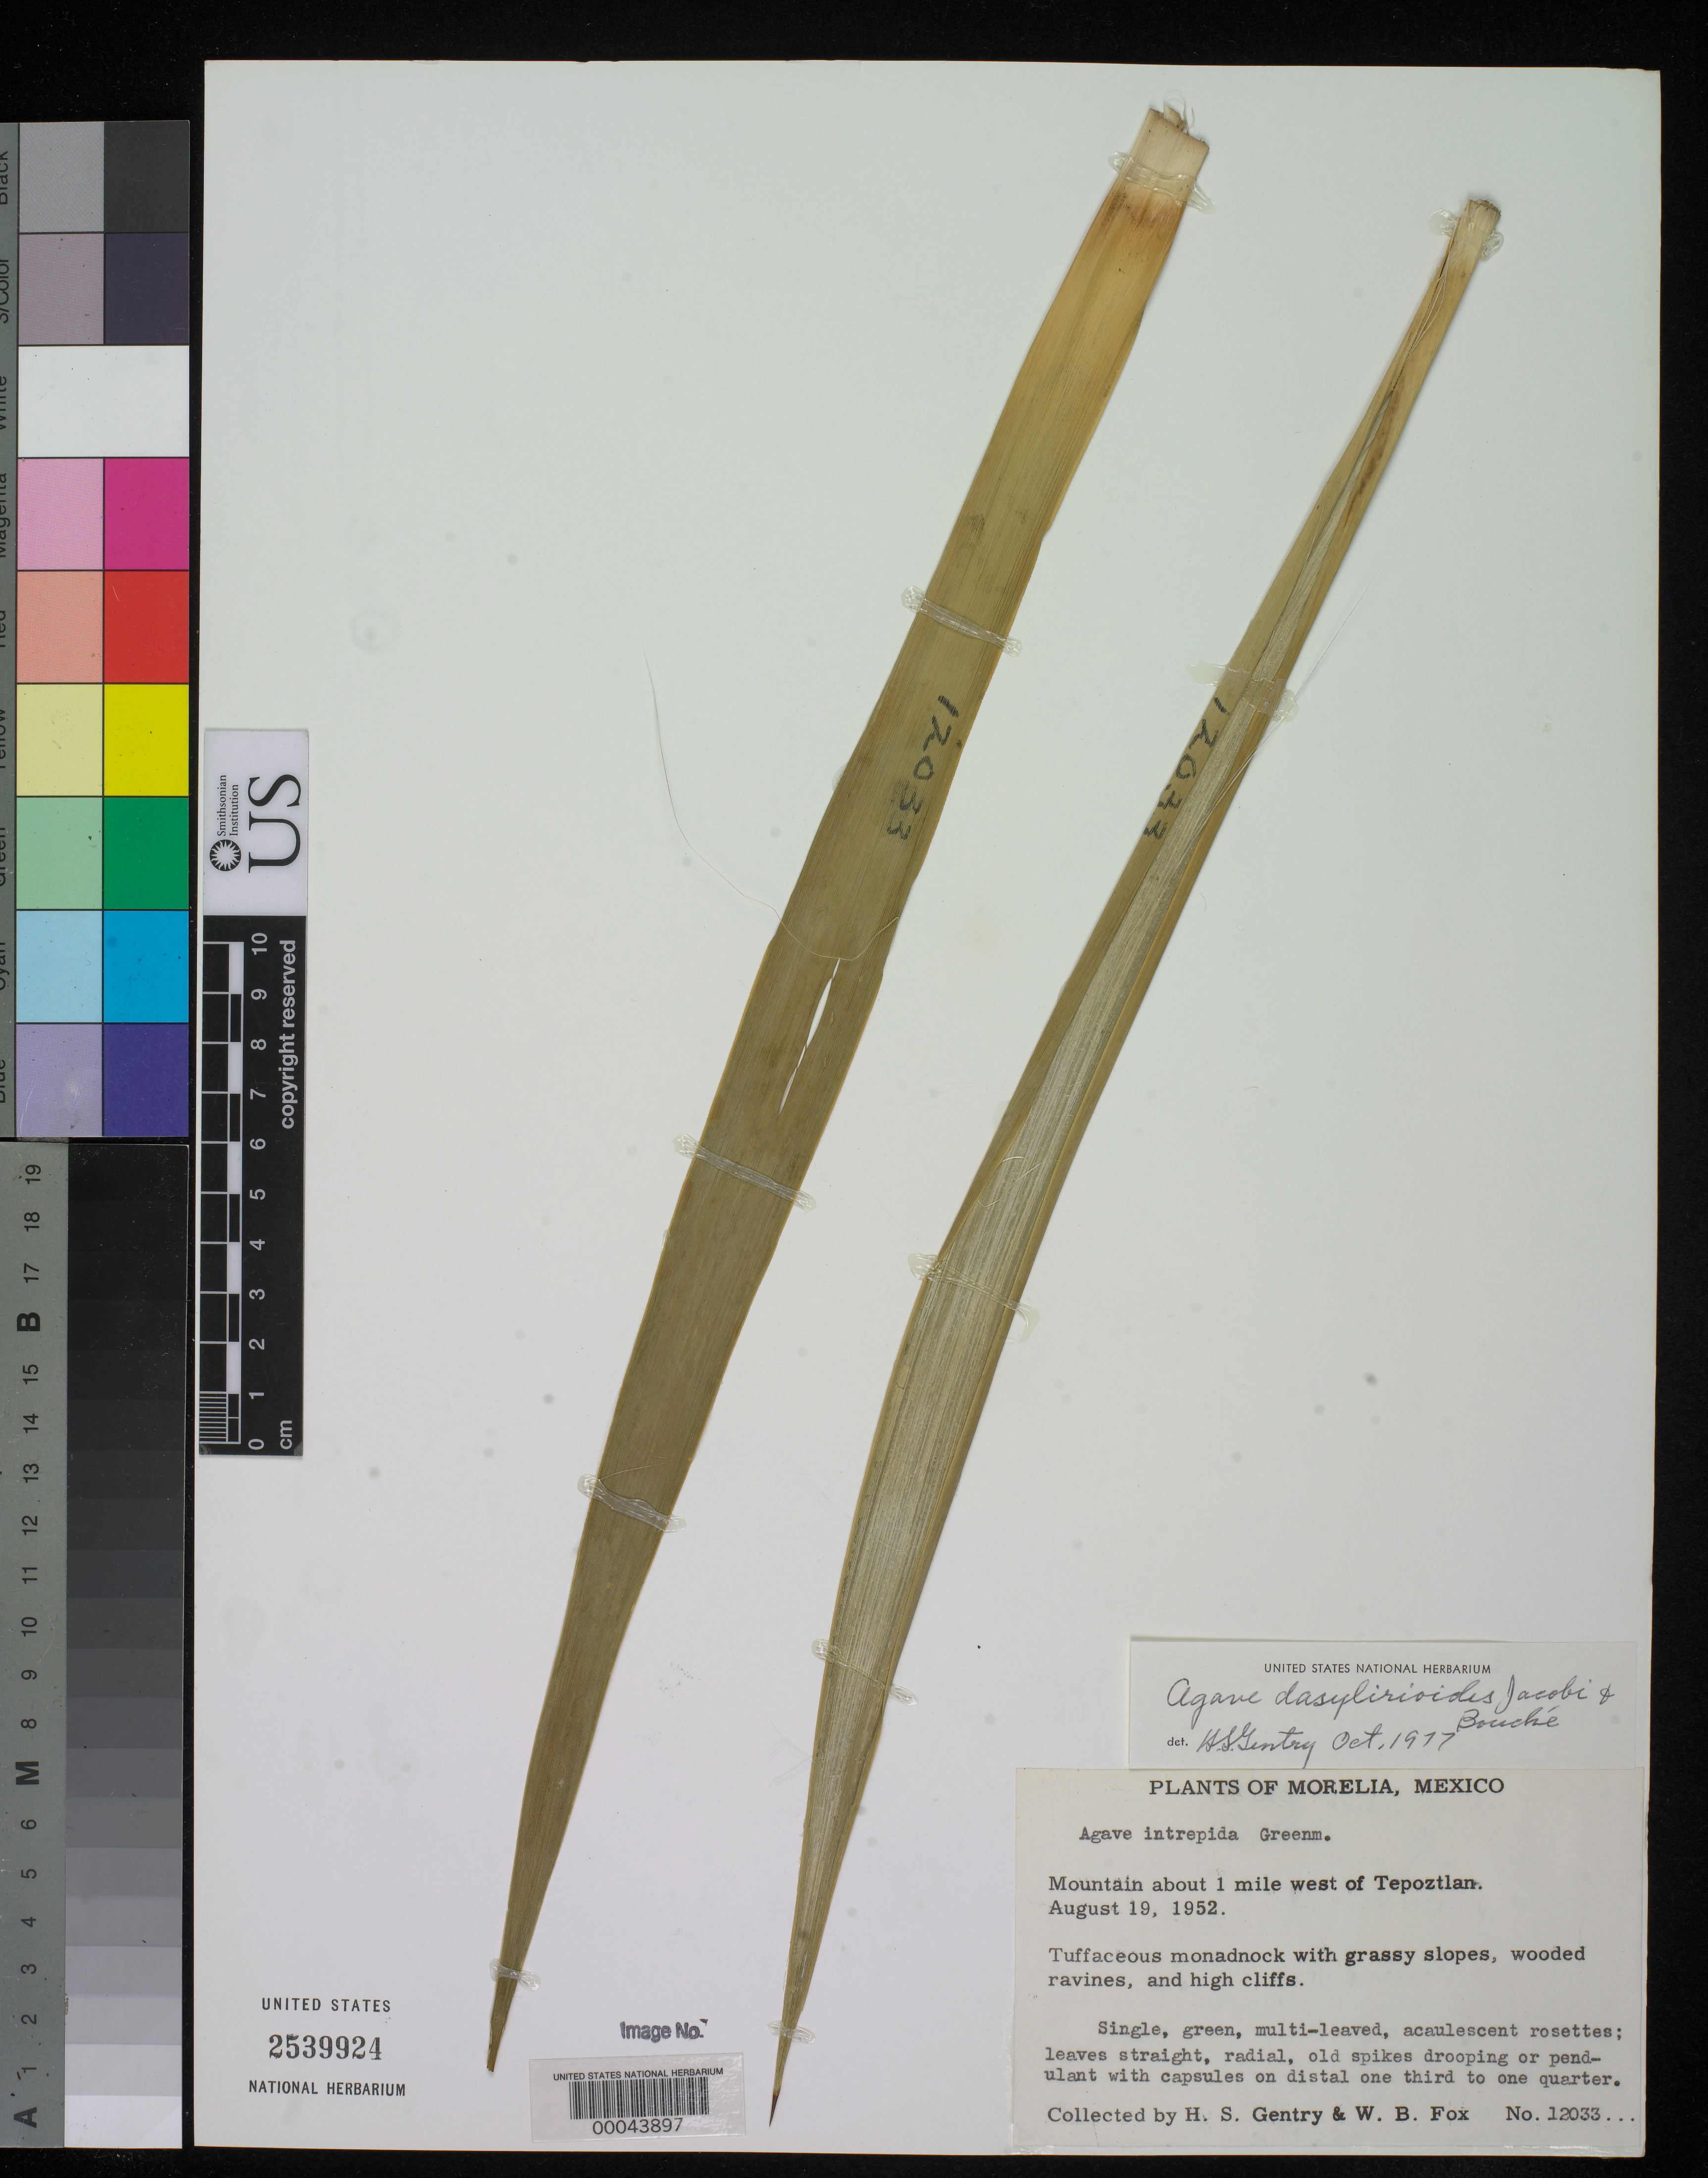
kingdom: Plantae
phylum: Tracheophyta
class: Liliopsida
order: Asparagales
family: Asparagaceae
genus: Agave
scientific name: Agave dasylirioides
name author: Jacobi & C.D. Bouché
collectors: H. S. Gentry & W. B. Fox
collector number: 12033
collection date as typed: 19 Aug 1952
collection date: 1952-08-19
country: Mexico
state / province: Michoacán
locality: Morelia; mountain about 1 mi W of tepoztlan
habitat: Tuffaceous monadnock w/grassy slopes, wooded ravines & hi cliffs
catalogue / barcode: US 2539924